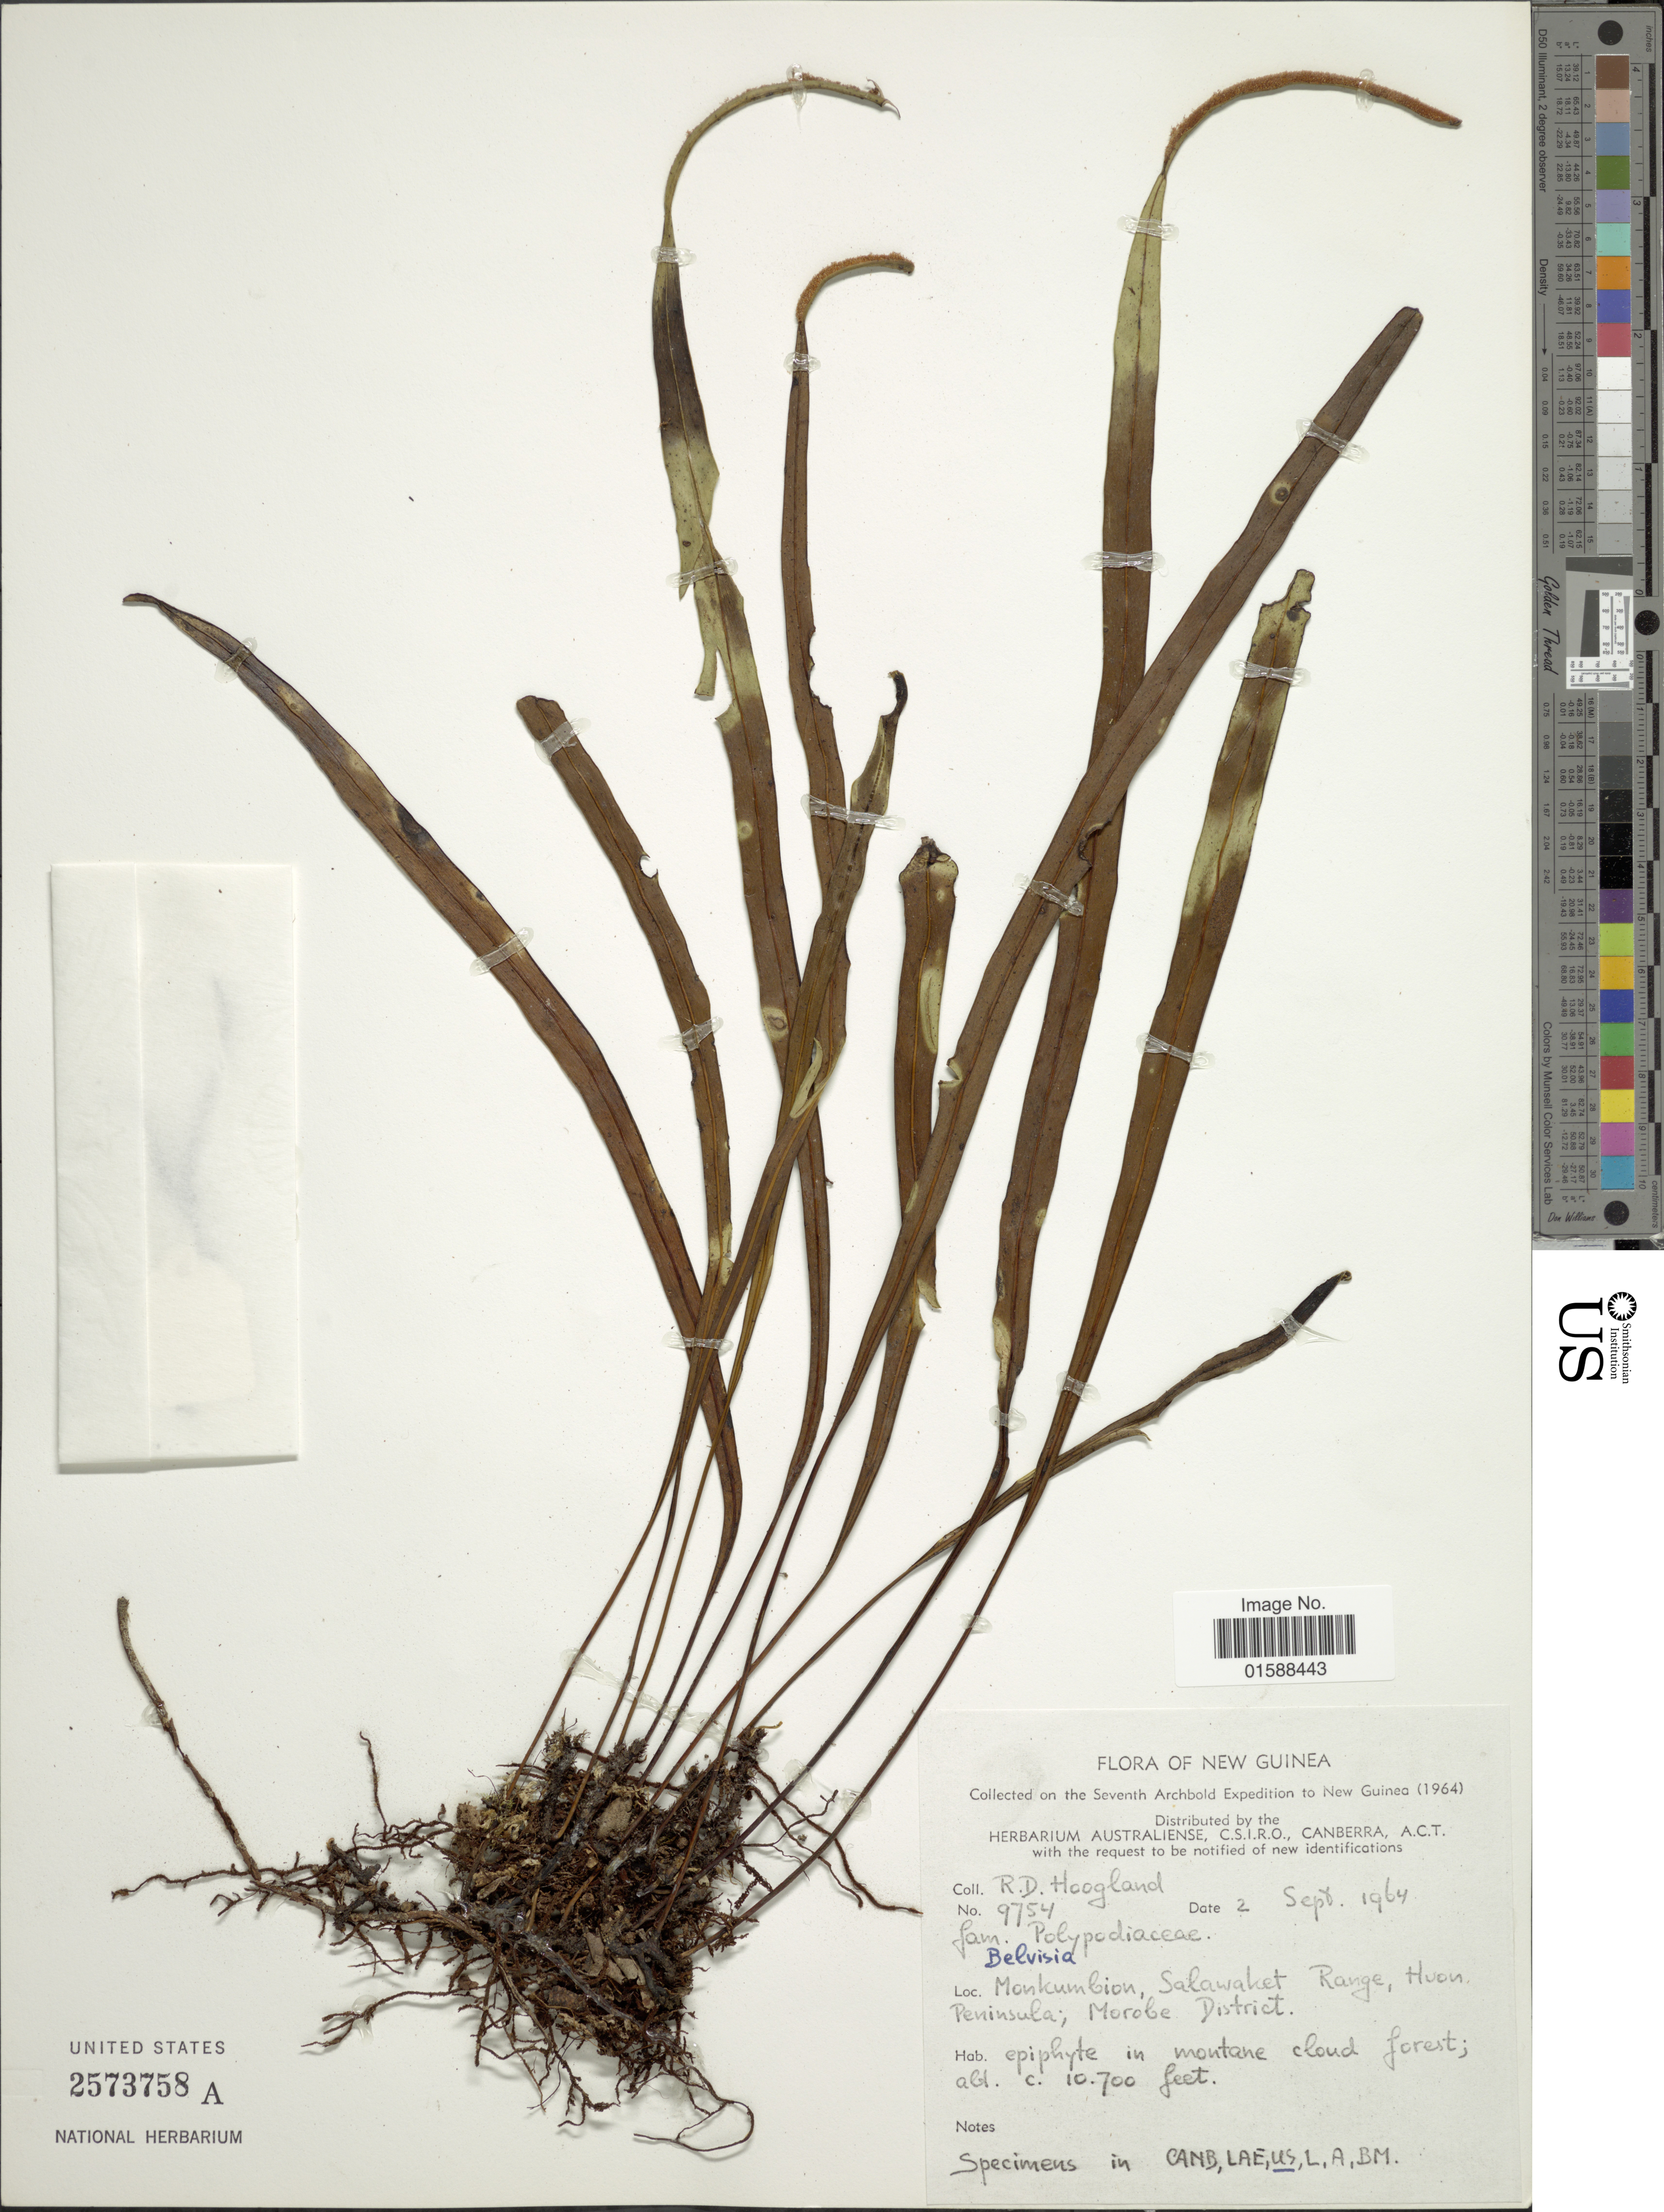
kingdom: Plantae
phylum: Tracheophyta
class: Polypodiopsida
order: Polypodiales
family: Polypodiaceae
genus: Lepisorus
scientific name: Lepisorus sp.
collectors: R. D. Hoogland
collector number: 9754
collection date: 1964-09-02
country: Papua New Guinea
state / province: Morobe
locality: New Guinea. Monkumbion, Salawaket Range, Huon Peninsula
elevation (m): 3261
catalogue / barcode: US 2573758A